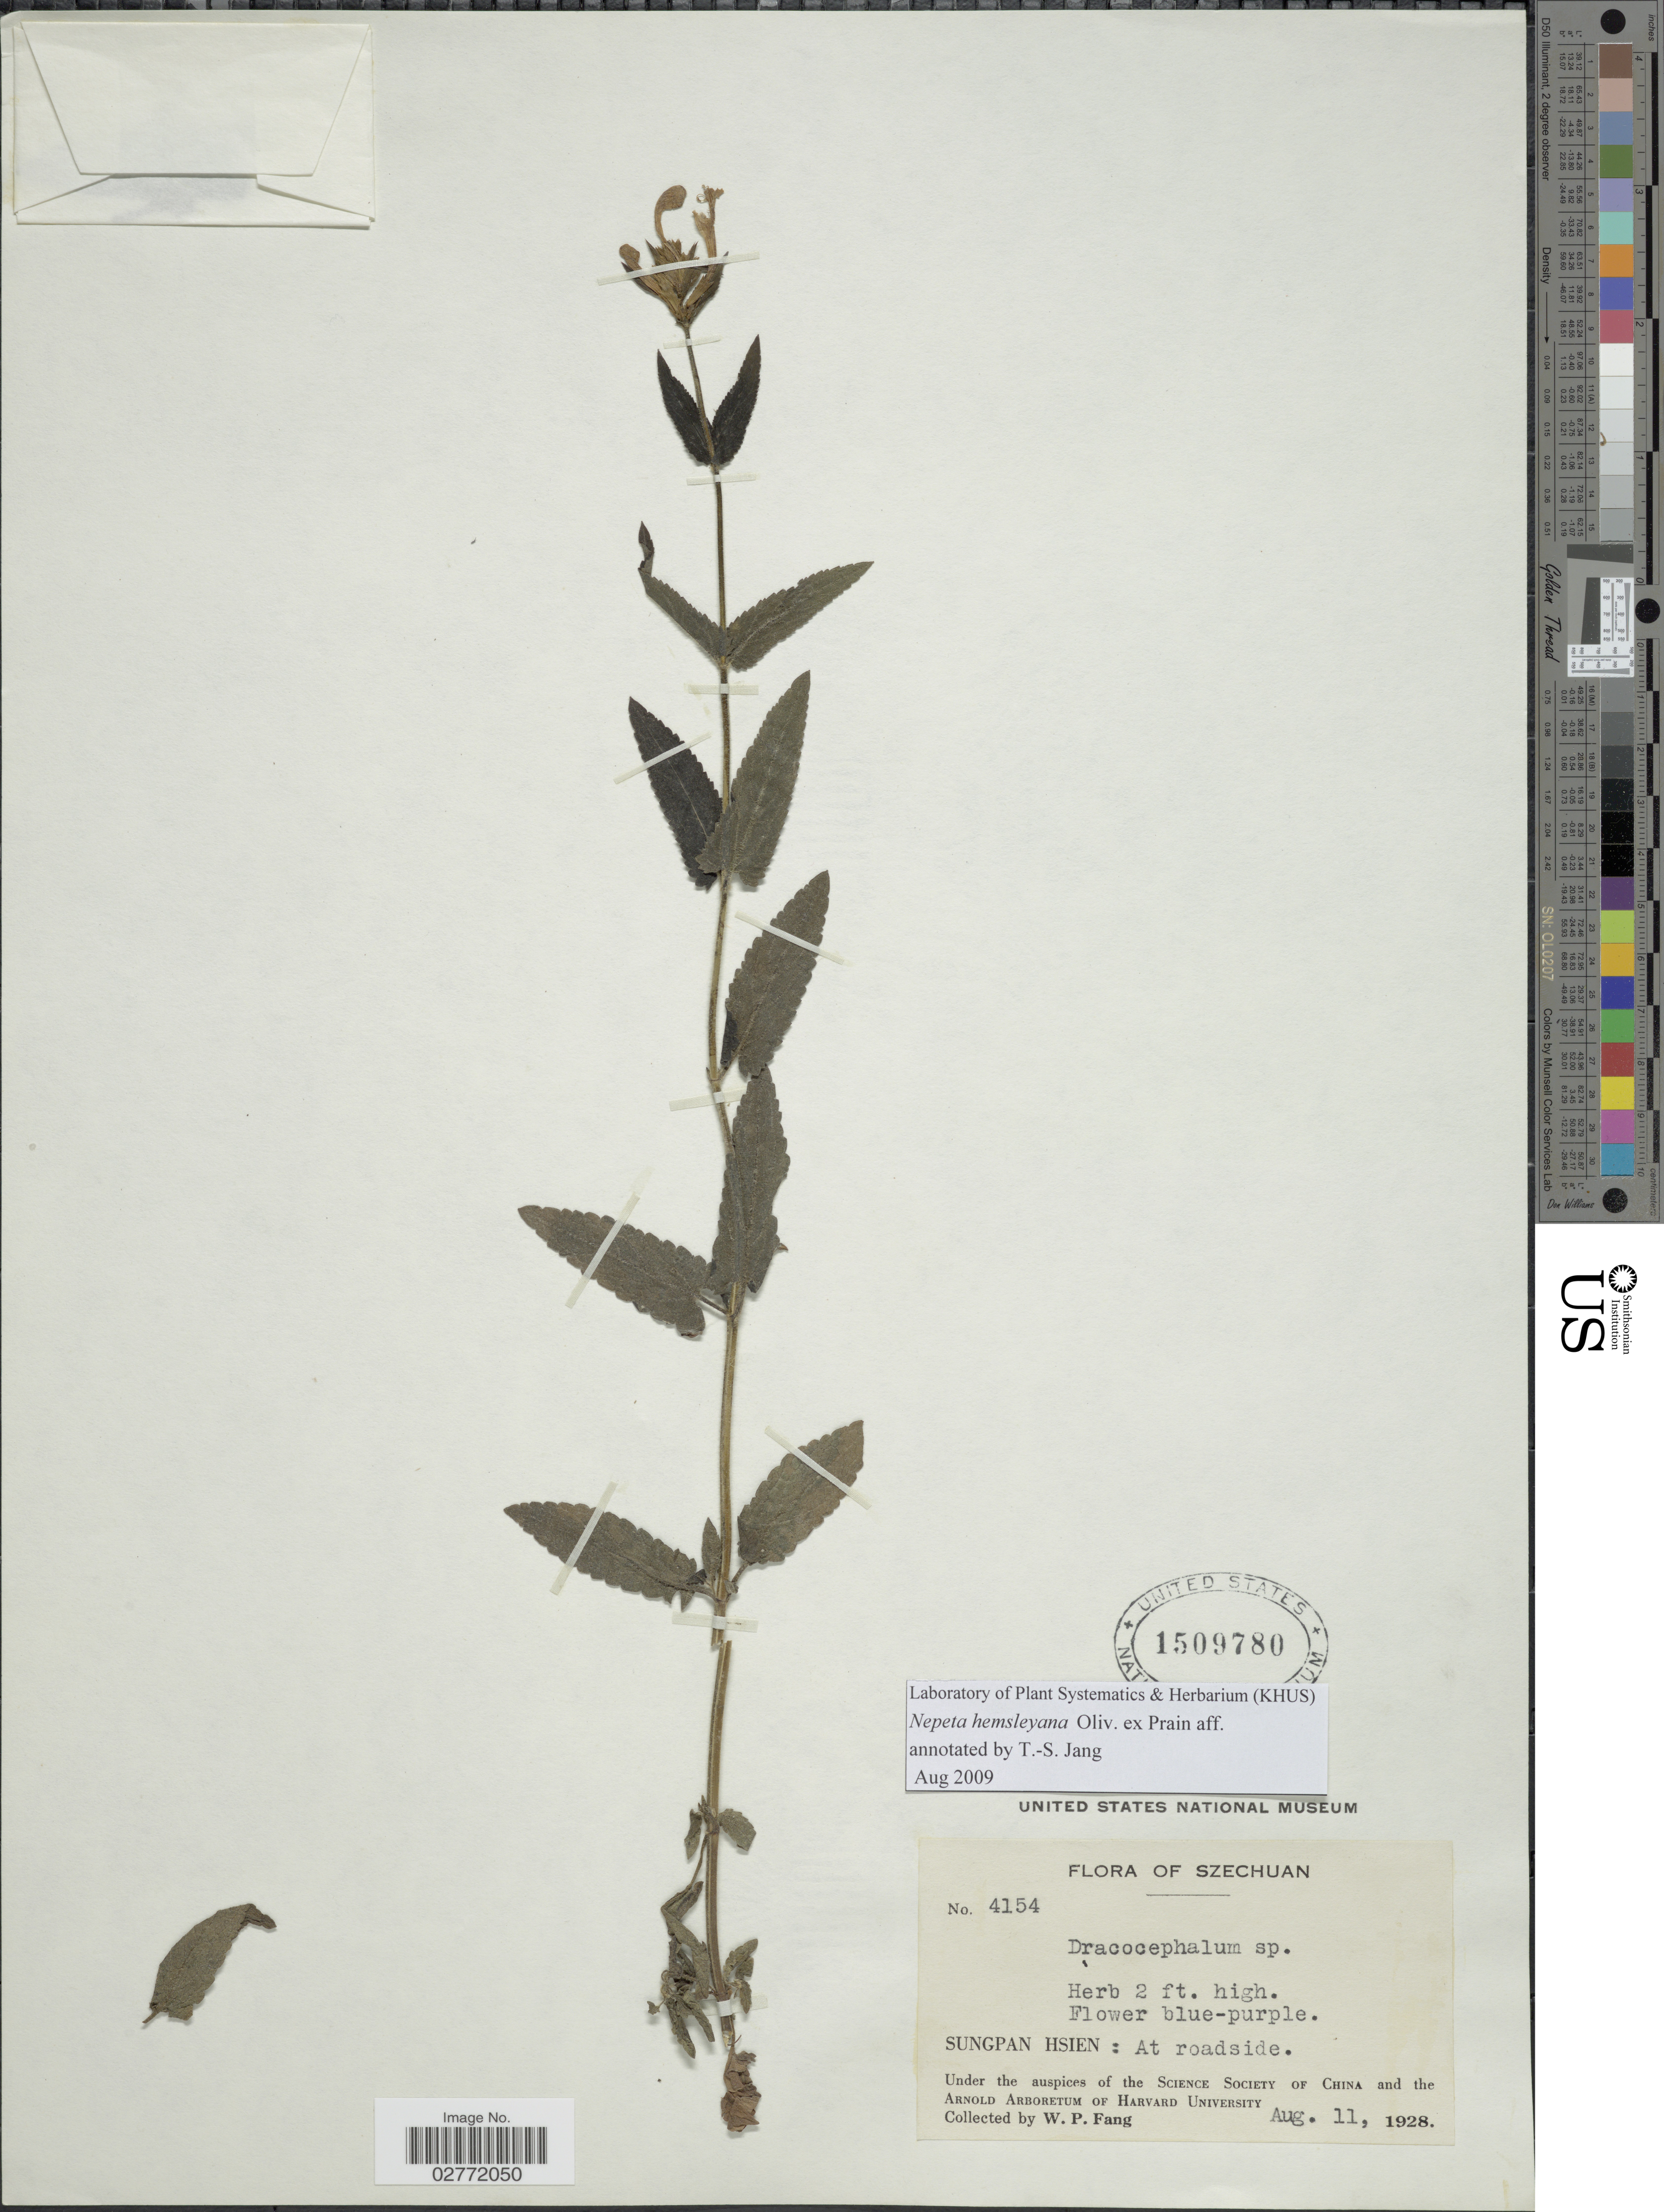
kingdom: Plantae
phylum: Tracheophyta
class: Magnoliopsida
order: Lamiales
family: Lamiaceae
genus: Nepeta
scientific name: Nepeta hemsleyana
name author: Oliv. ex Prain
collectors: W. P. Fang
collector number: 4154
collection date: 1928-08-11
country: China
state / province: Sichuan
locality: Szechuan, Sungpan Hsien, At roadside.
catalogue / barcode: US 1509780